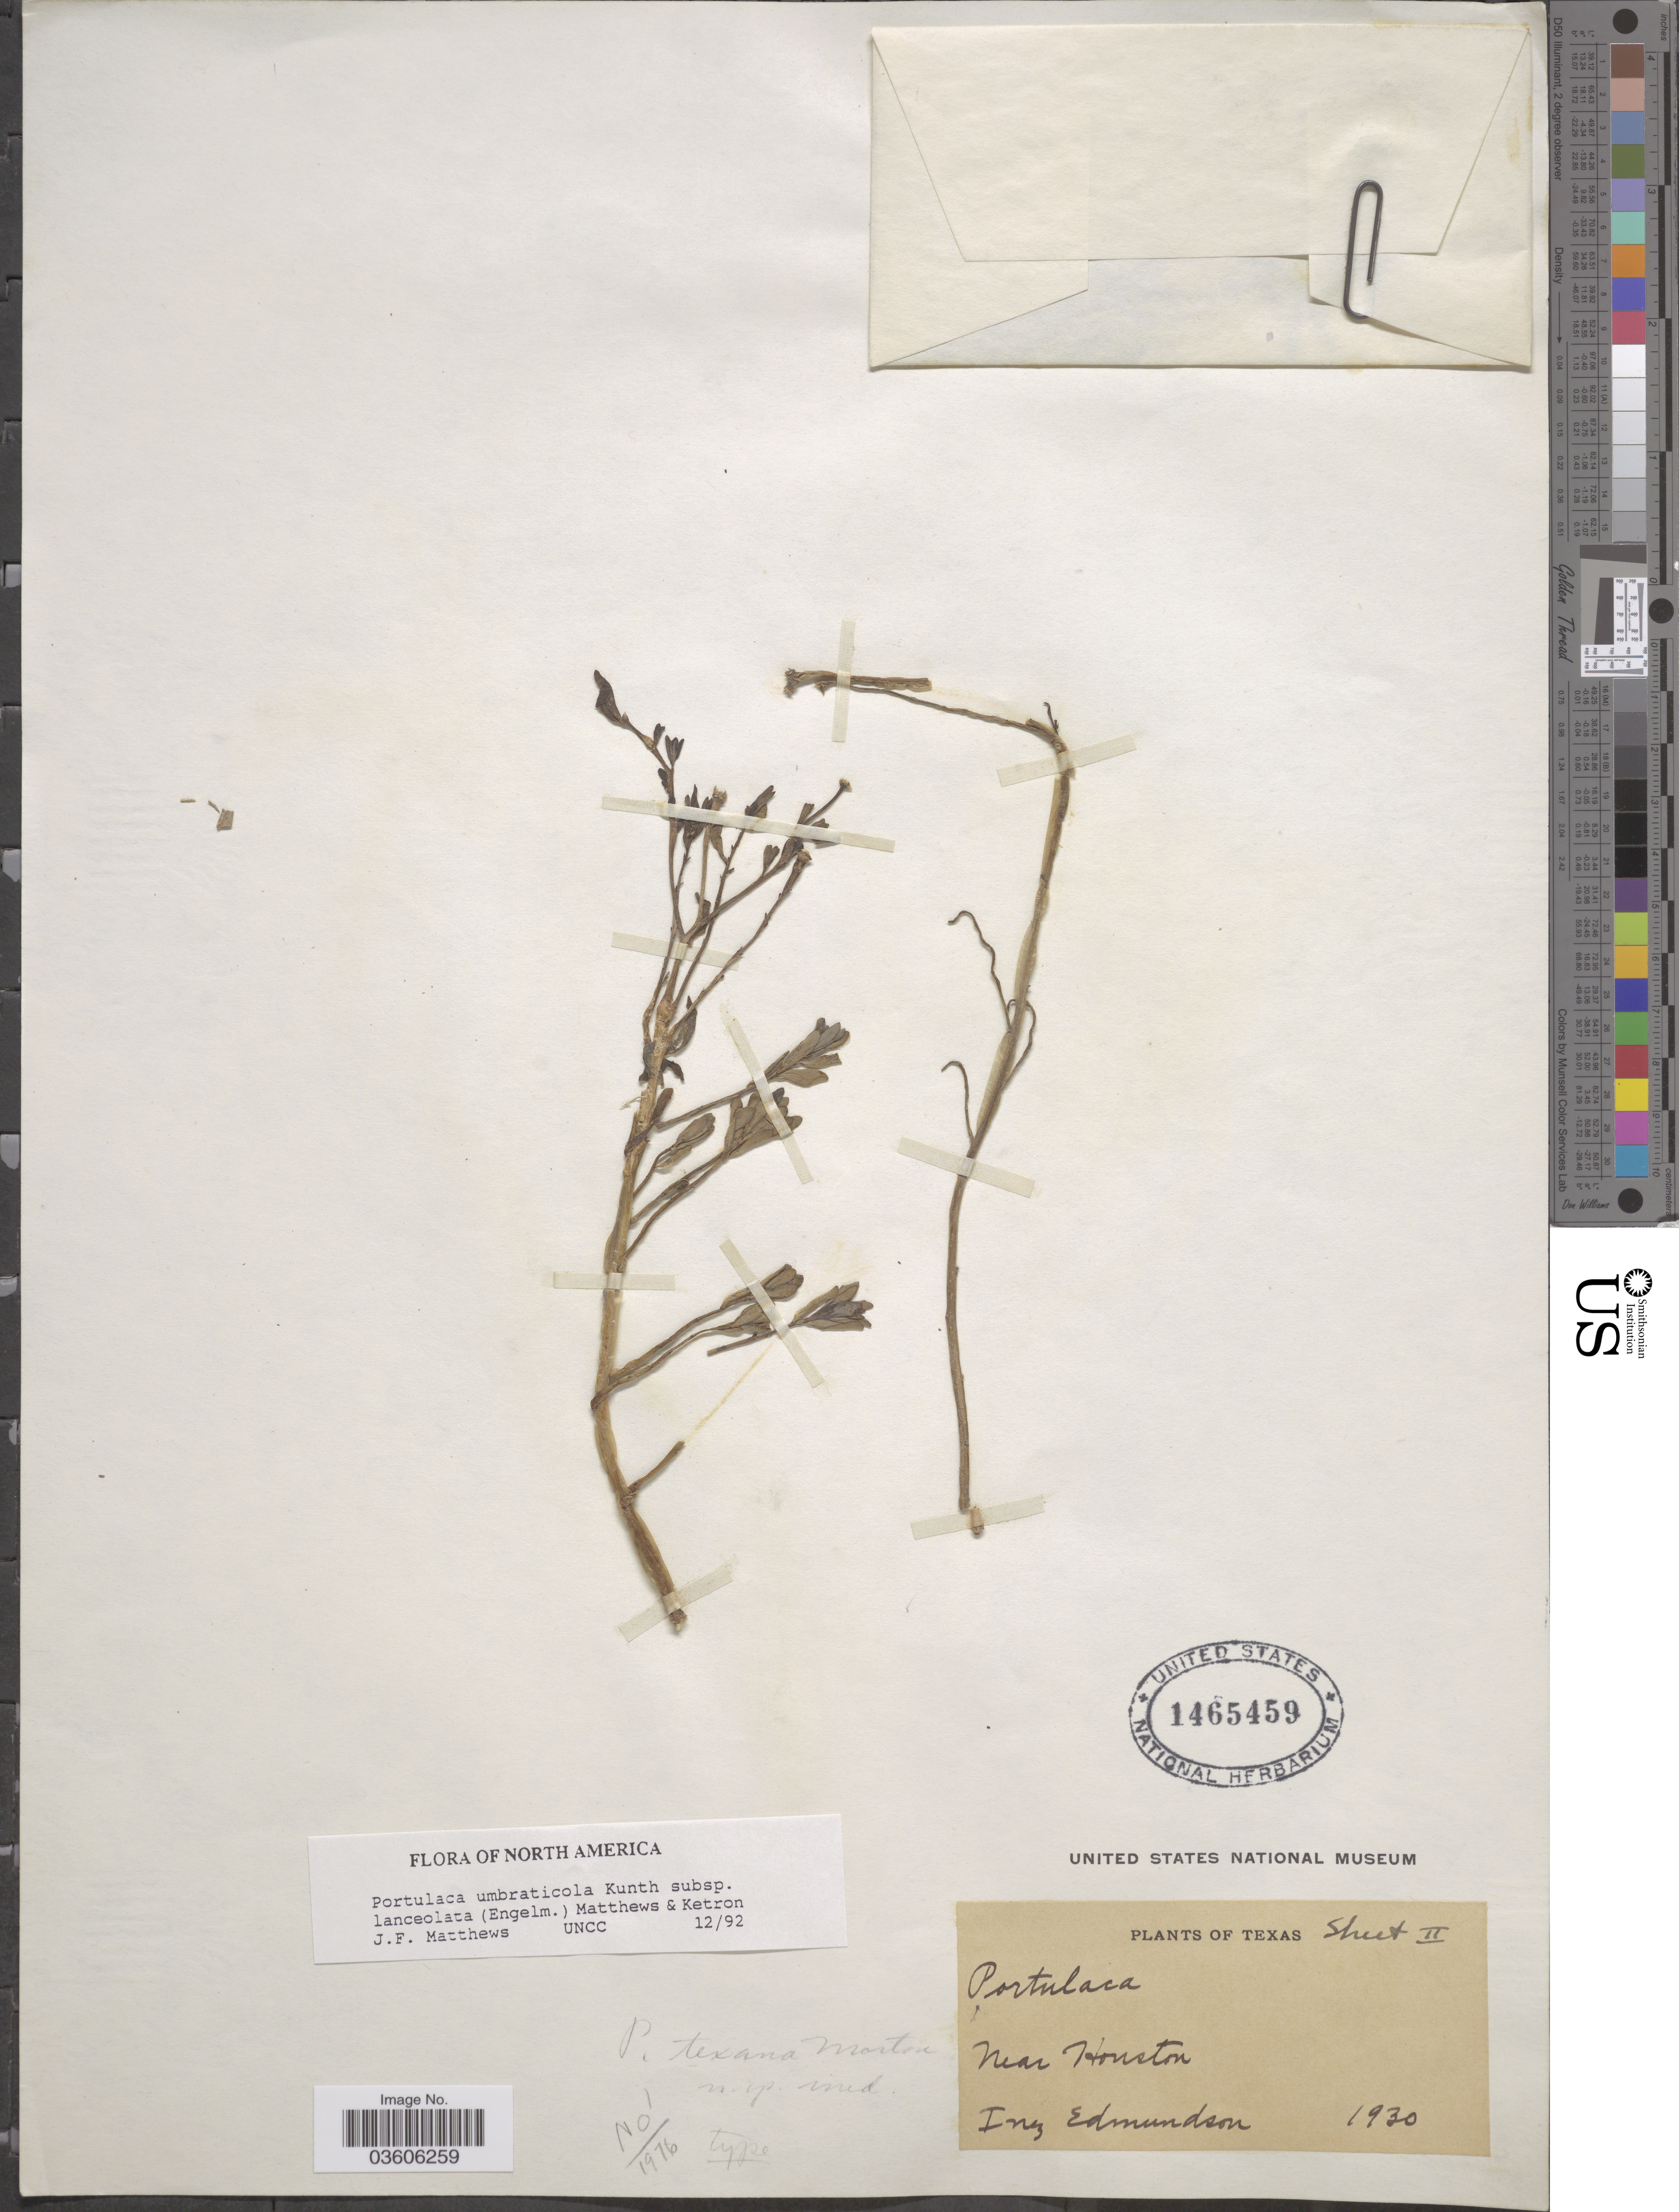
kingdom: Plantae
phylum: Tracheophyta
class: Magnoliopsida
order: Caryophyllales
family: Portulacaceae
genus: Portulaca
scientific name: Portulaca umbraticola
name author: Kunth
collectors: I. Edmundson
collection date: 1930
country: United States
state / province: Texas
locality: Near Houston.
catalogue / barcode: US 1465459